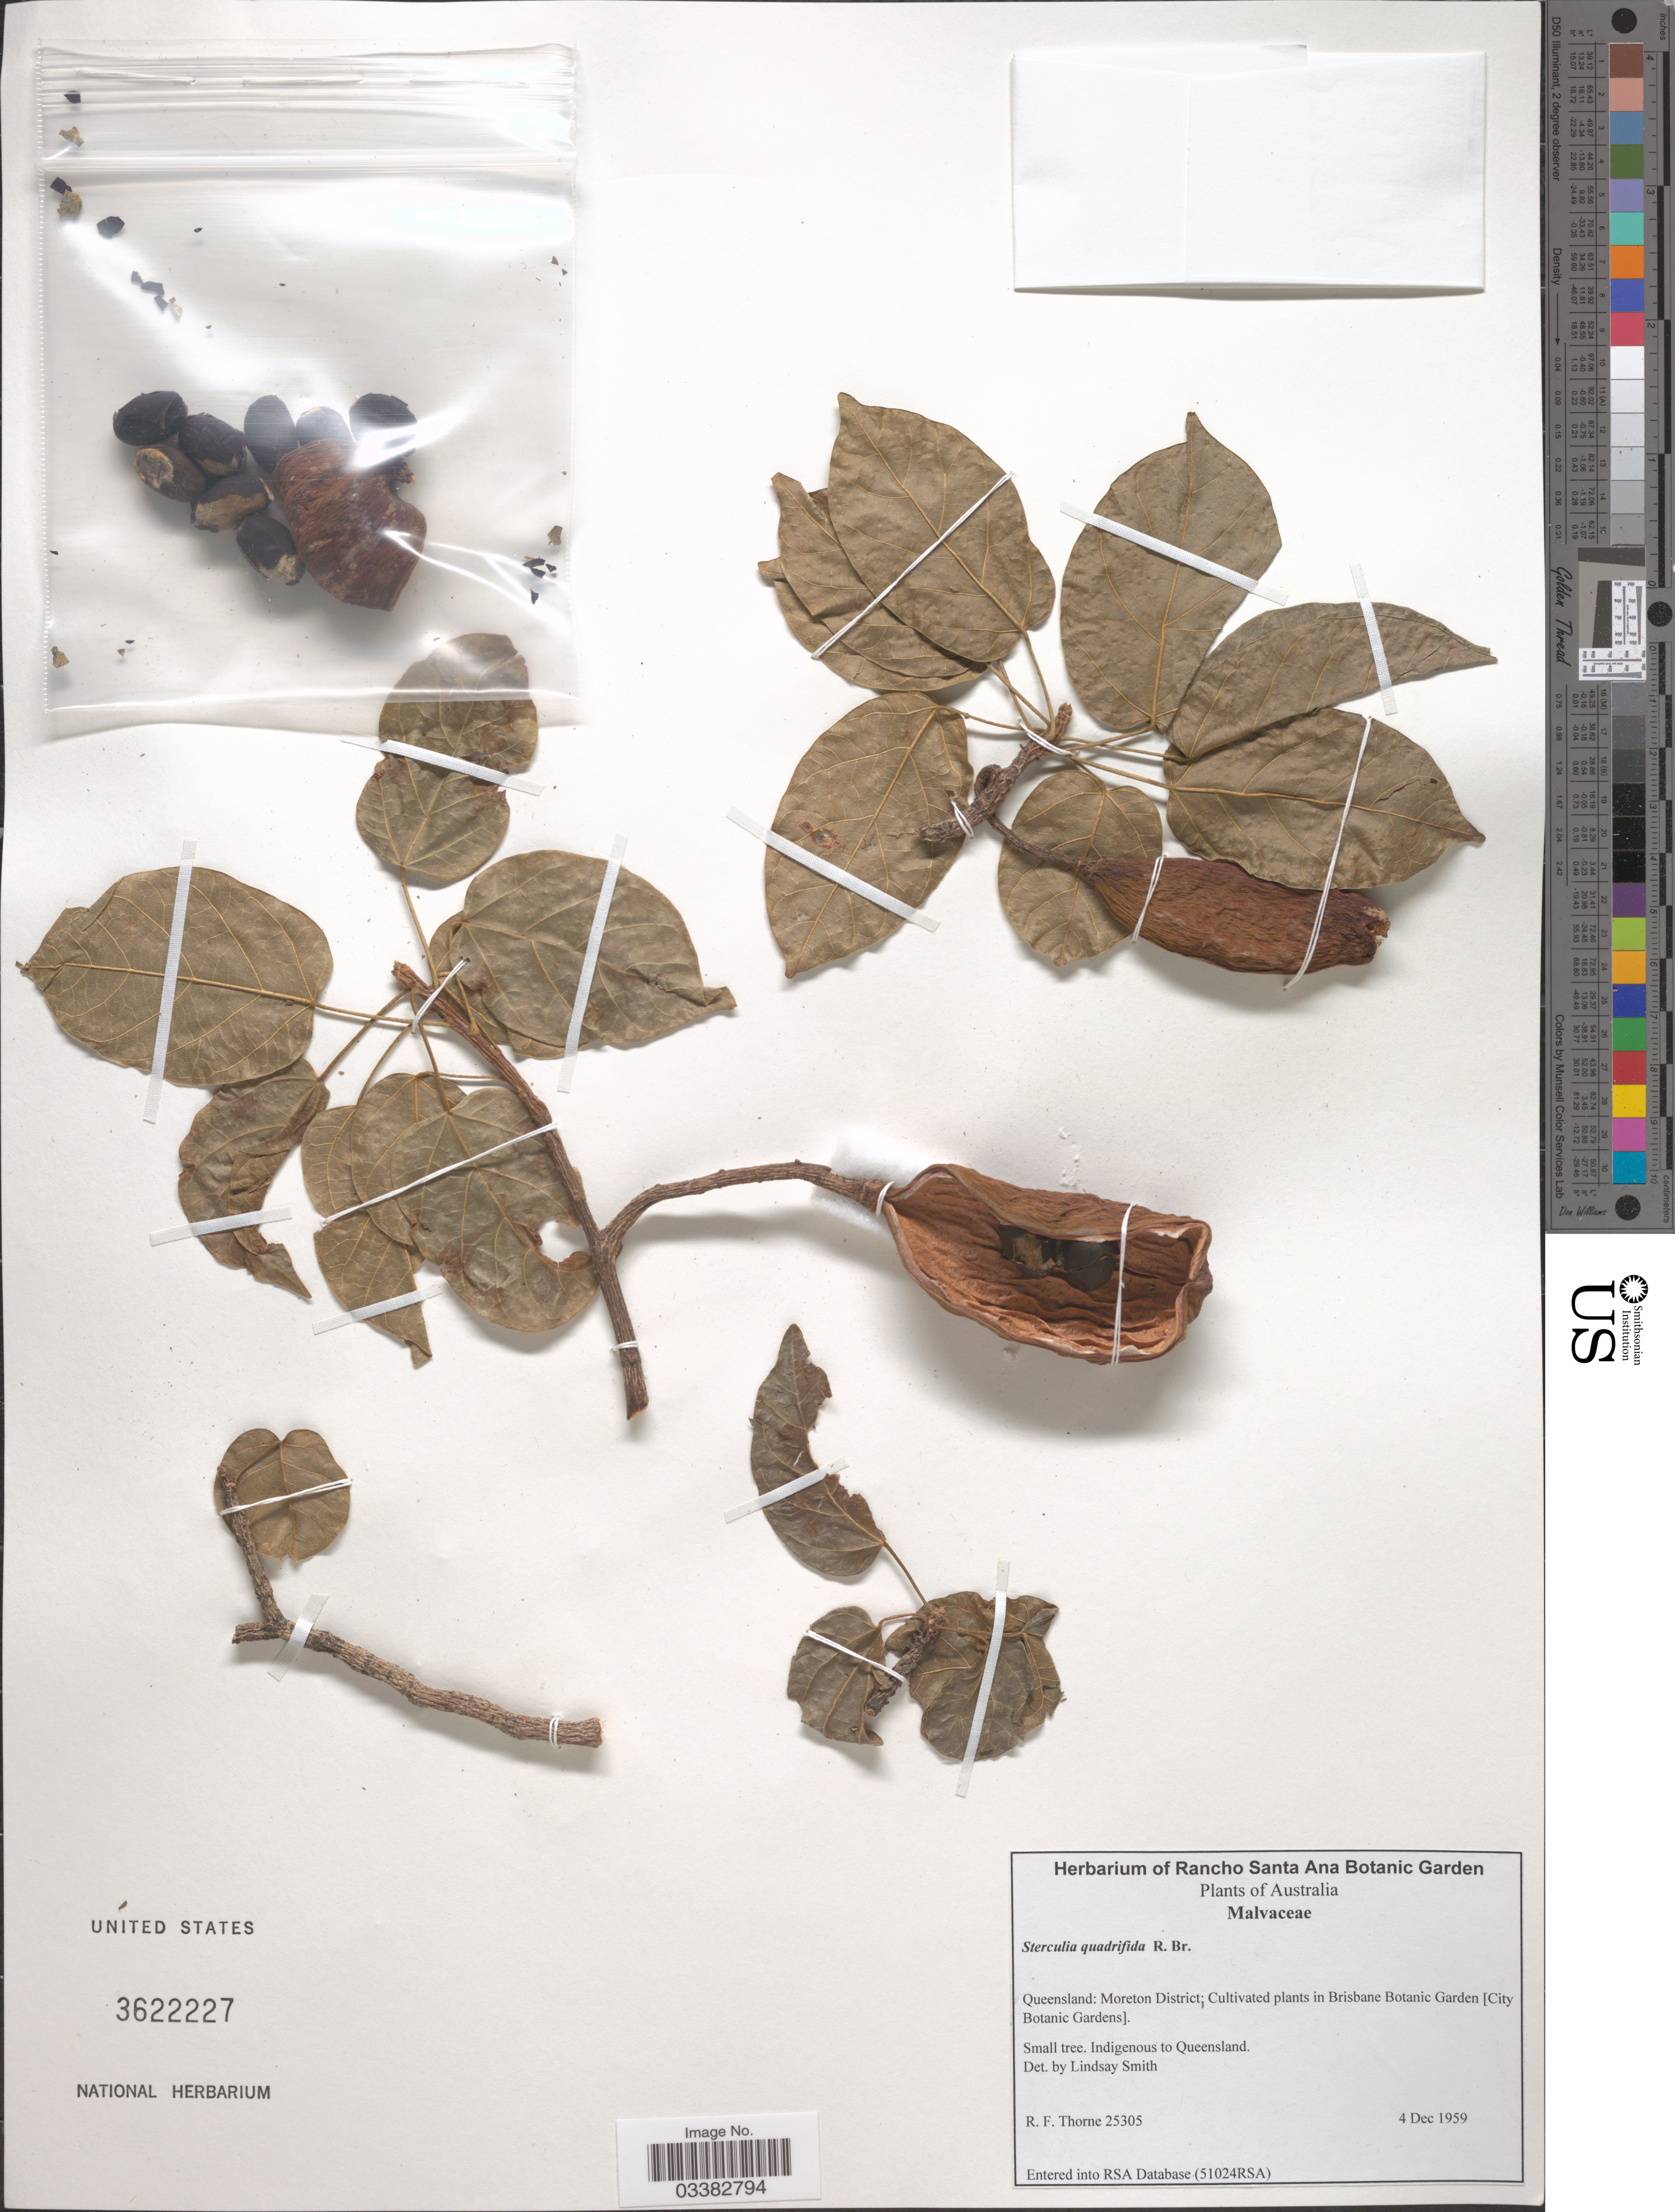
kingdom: Plantae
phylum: Tracheophyta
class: Magnoliopsida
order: Malvales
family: Malvaceae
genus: Sterculia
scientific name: Sterculia quadrifida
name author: R. Br.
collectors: R. Thorne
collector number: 25305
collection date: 1959-12-04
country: Australia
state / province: Queensland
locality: Moreton District: Brisbane Botanic Garden [City Botanic Gardens].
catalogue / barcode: US 3622227